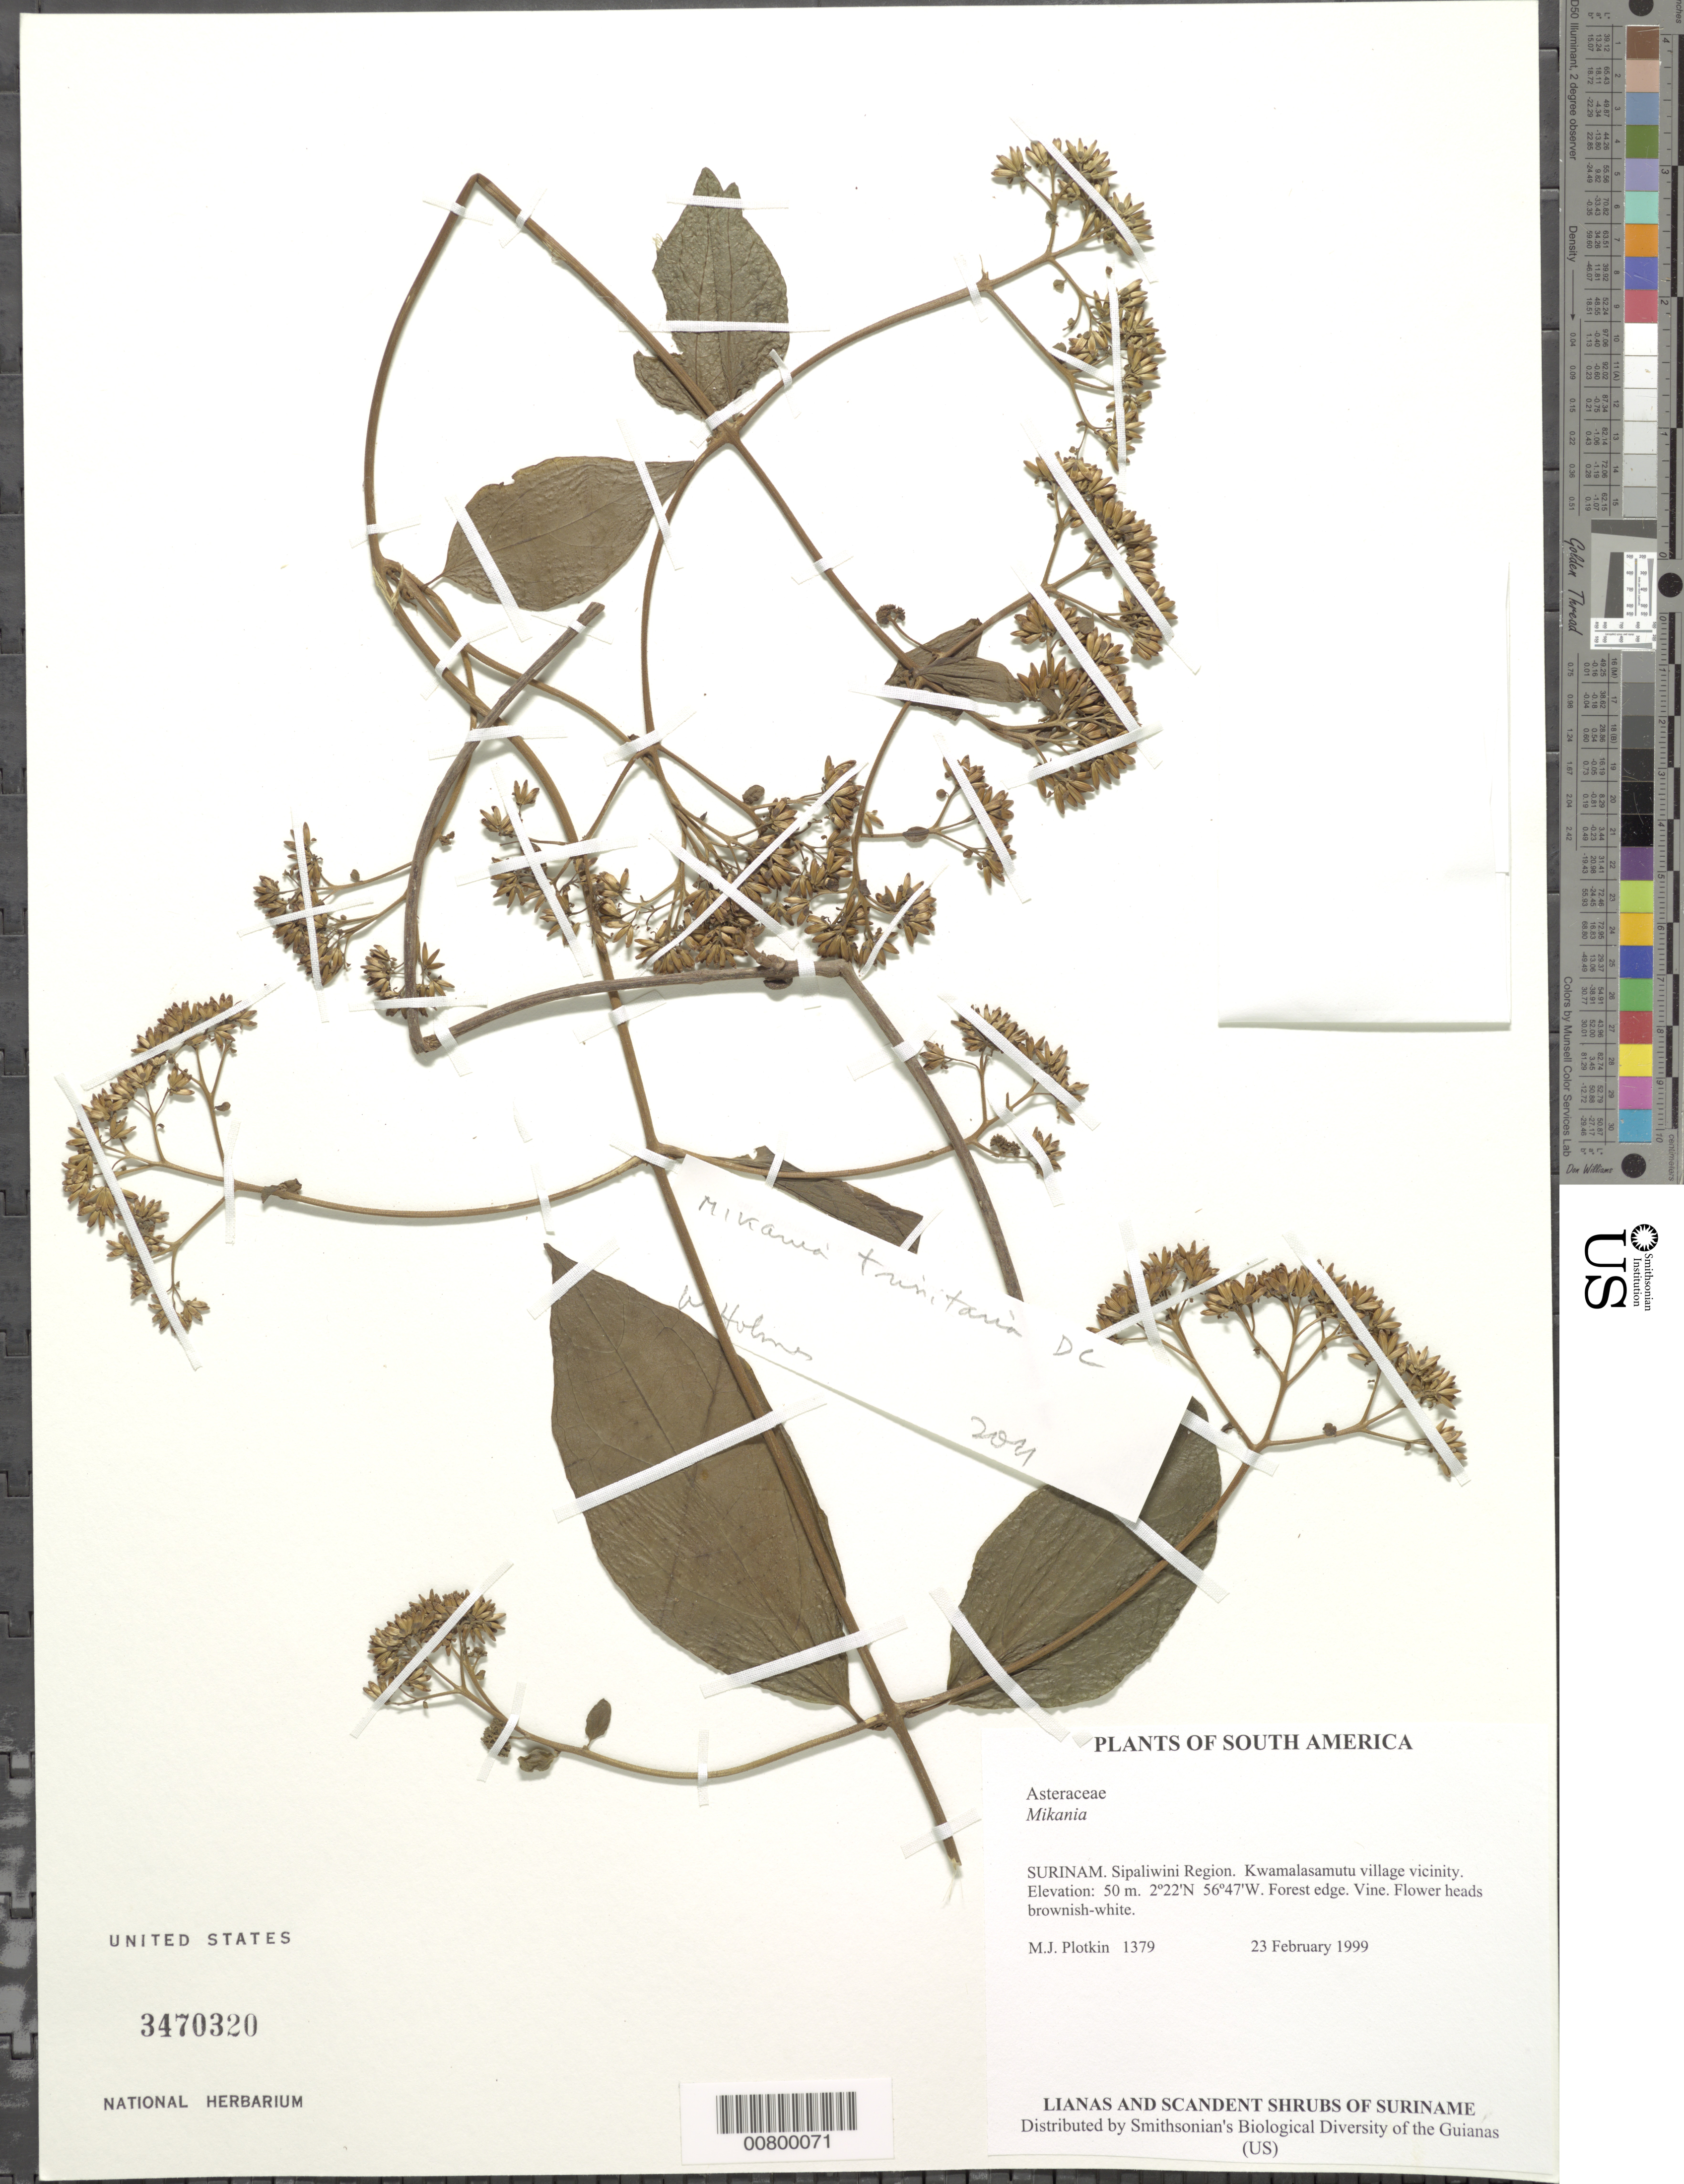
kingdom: Plantae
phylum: Tracheophyta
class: Magnoliopsida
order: Asterales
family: Asteraceae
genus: Mikania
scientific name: Mikania trinitaria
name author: DC.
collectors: M. Plotkin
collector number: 1379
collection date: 1999-02-23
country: Suriname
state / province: Sipaliwini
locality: Kwamalasamutu village vic.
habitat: forest edge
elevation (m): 50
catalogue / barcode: US 3470320